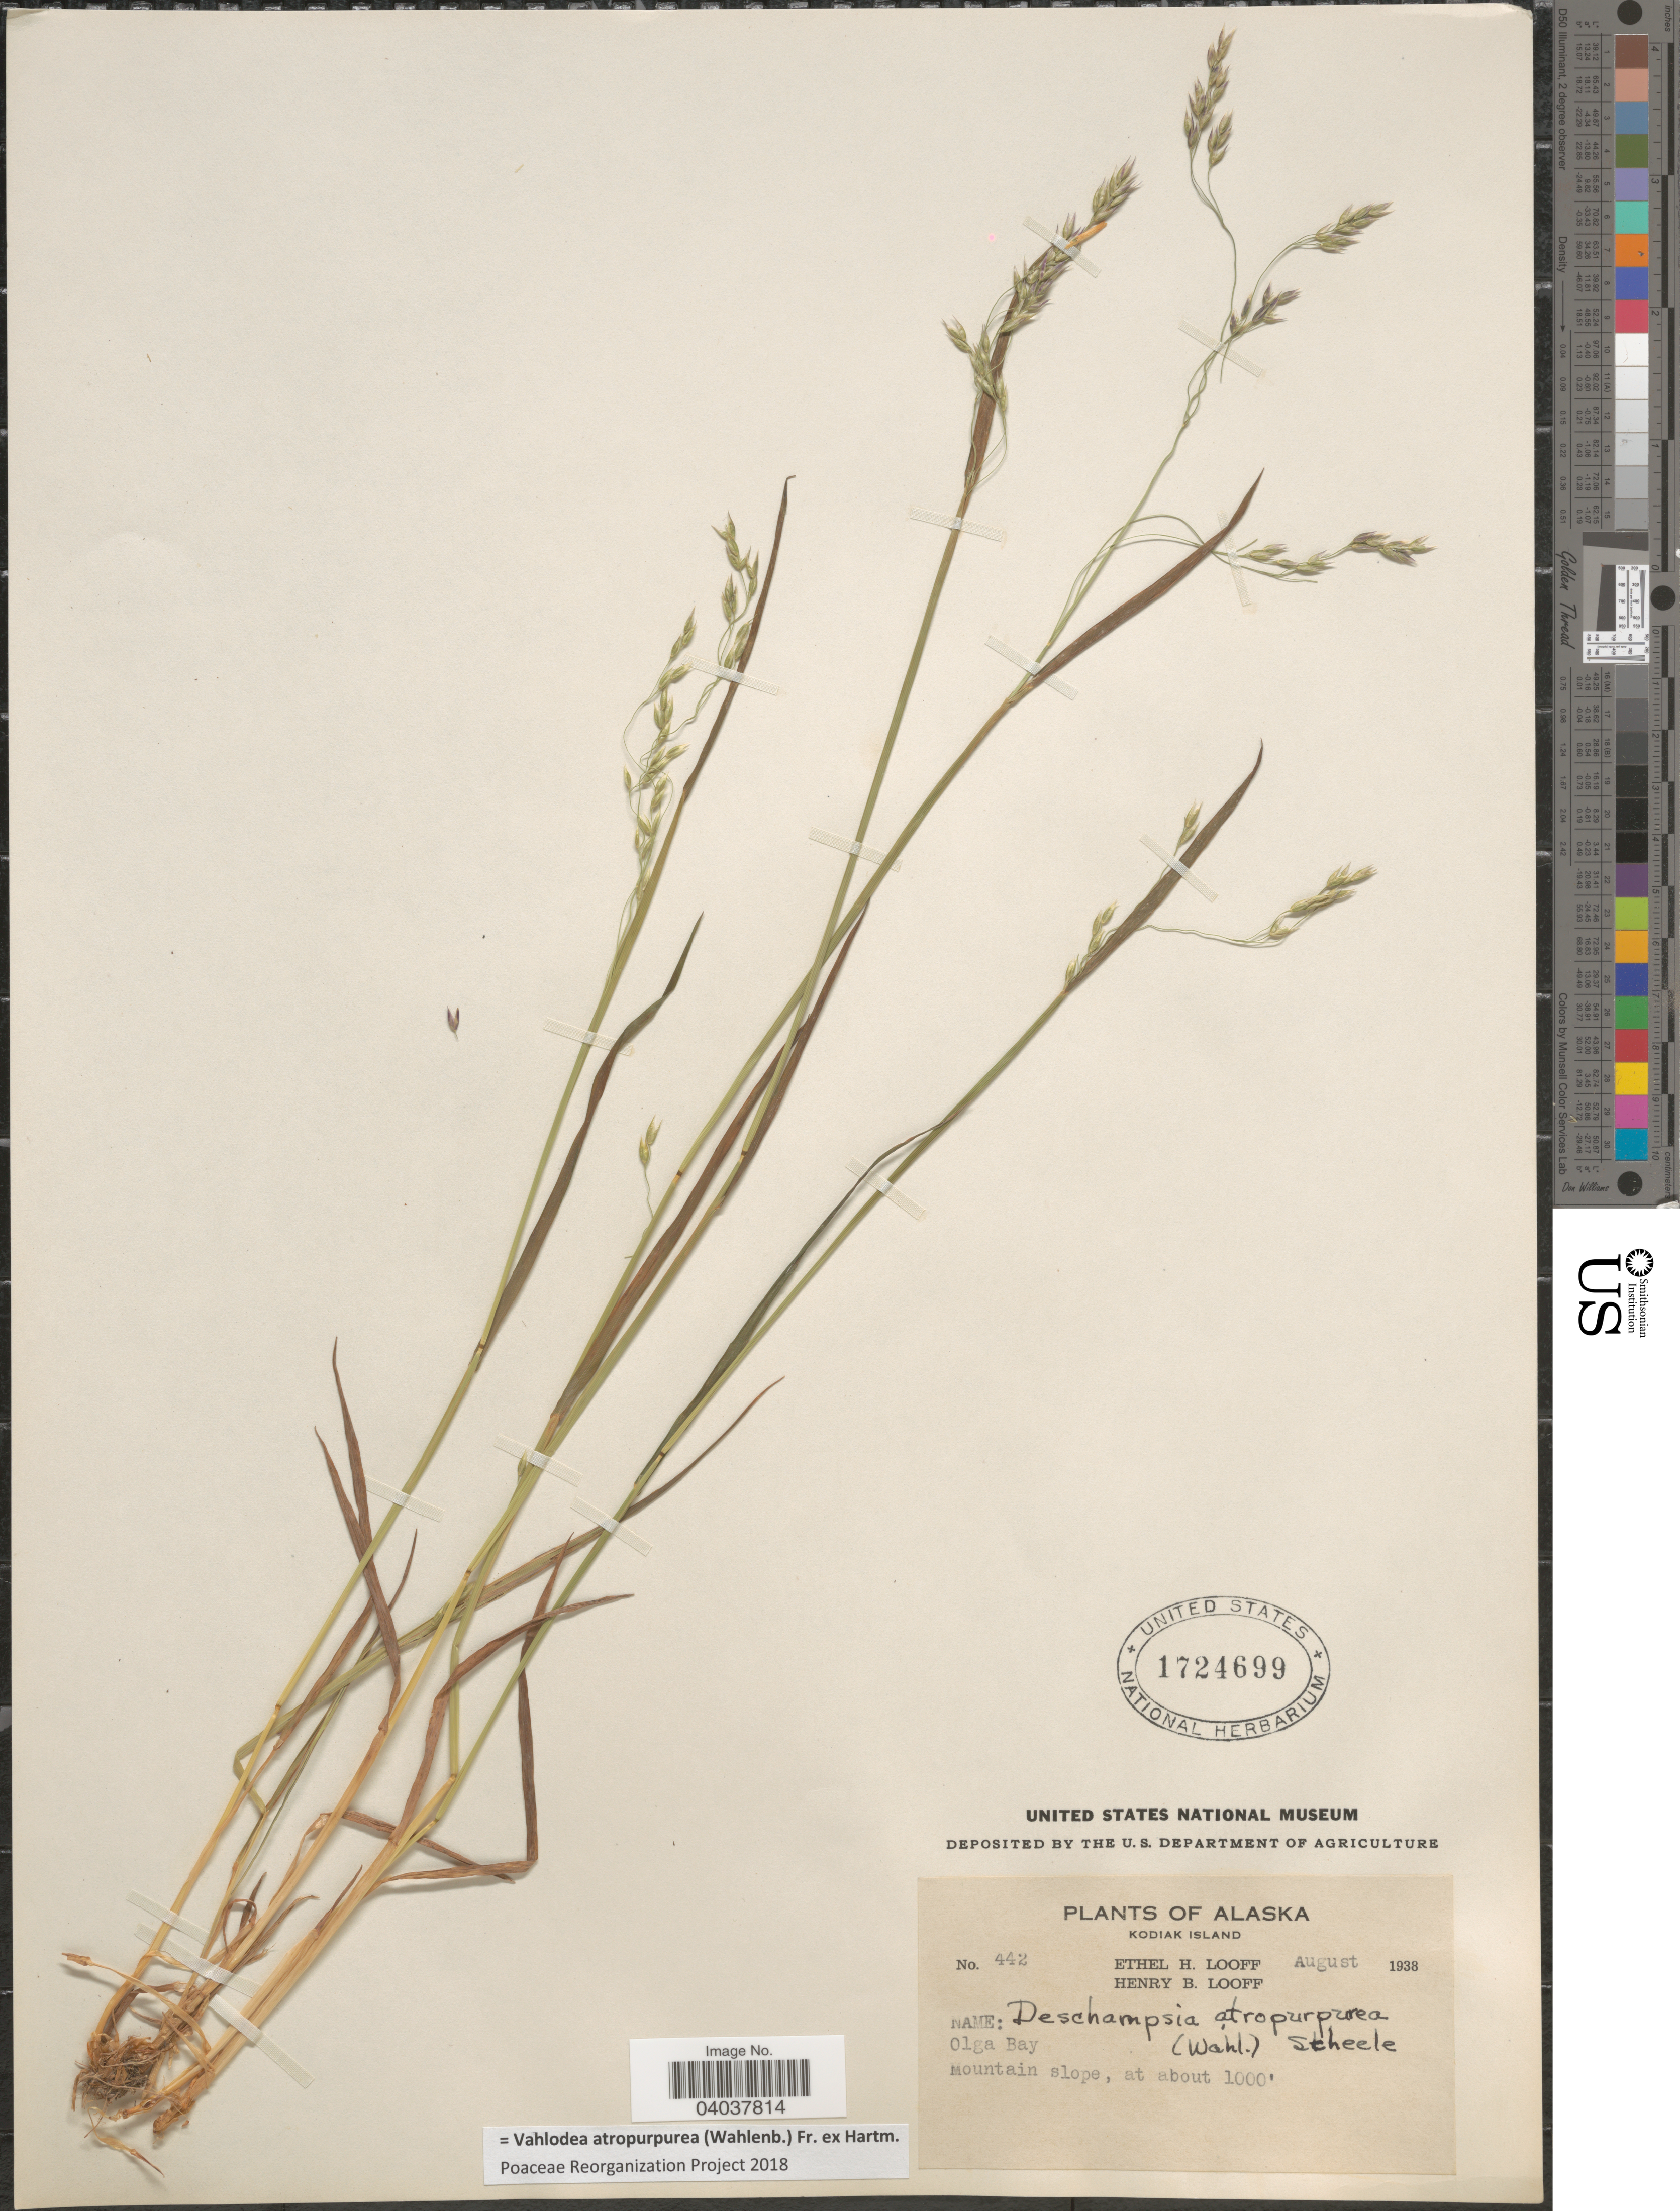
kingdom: Plantae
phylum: Tracheophyta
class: Liliopsida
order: Poales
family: Poaceae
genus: Vahlodea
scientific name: Vahlodea atropurpurea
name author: (Wahlenb.) Fr. ex Hartm.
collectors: E. Looff & H. Looff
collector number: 442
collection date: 1938-08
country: United States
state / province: Alaska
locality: Kodiak Island. Olga Bay.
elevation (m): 305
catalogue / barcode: US 1724699